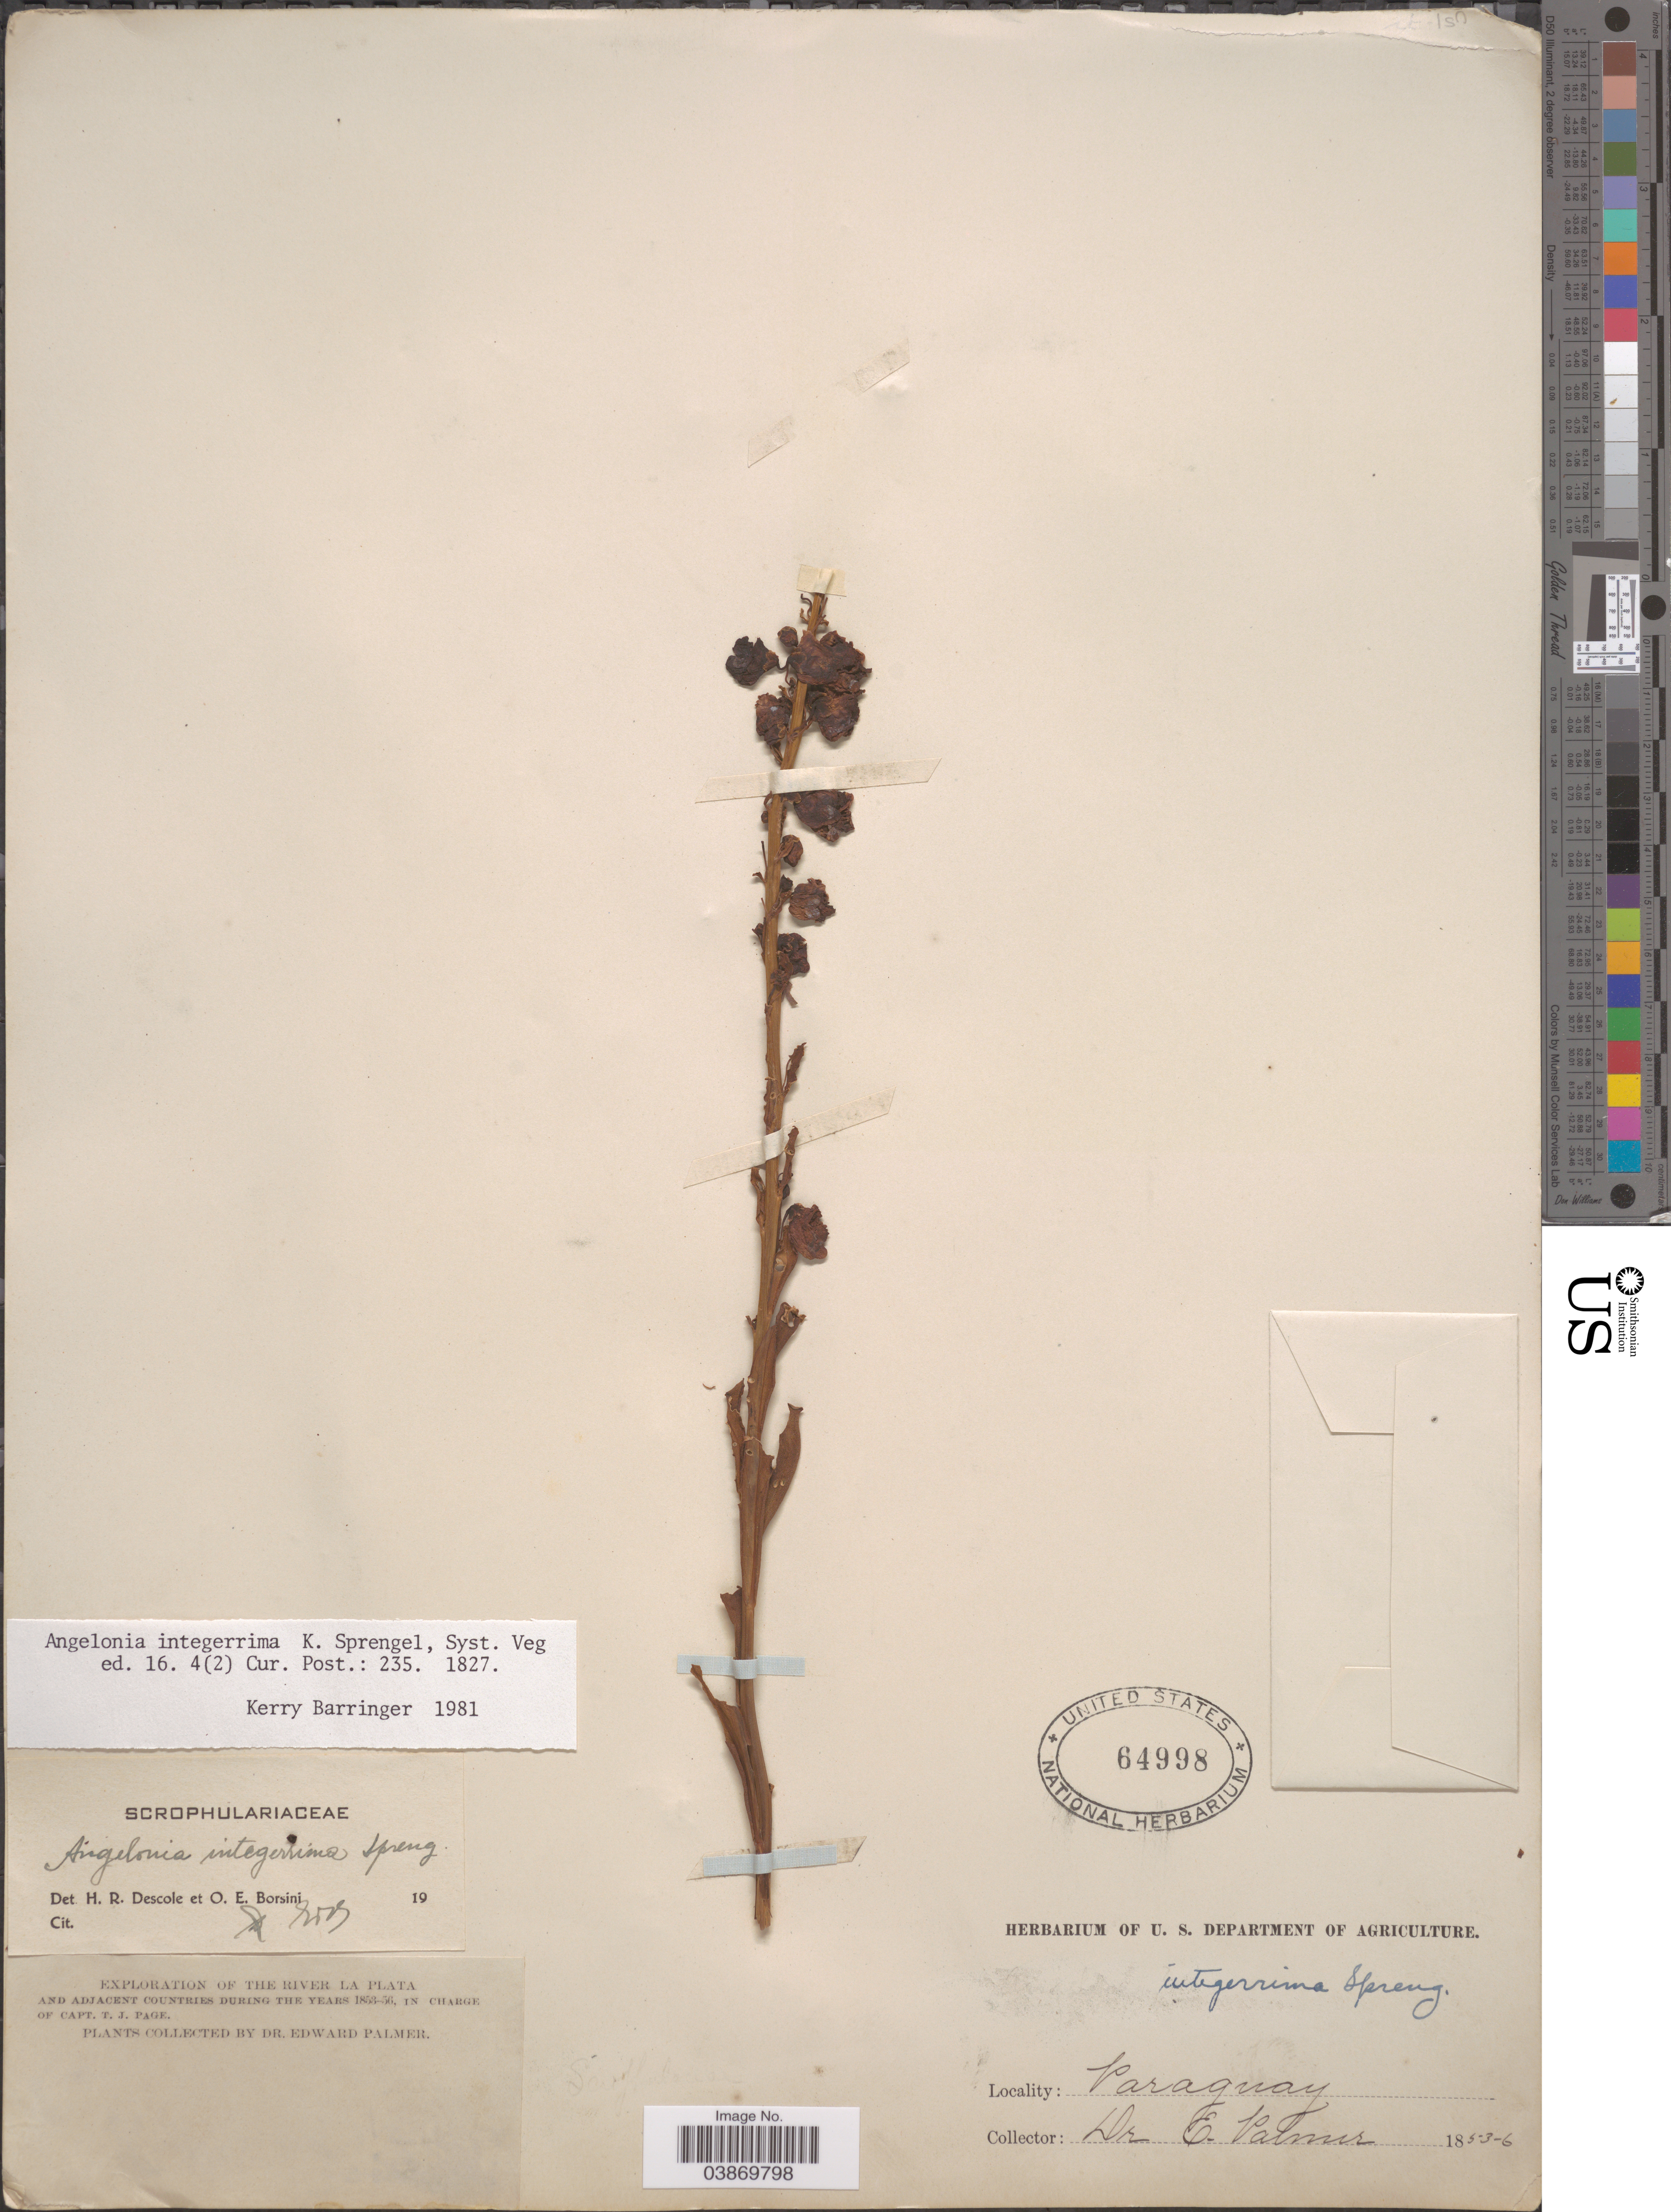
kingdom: Plantae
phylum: Tracheophyta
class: Magnoliopsida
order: Lamiales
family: Plantaginaceae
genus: Angelonia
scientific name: Angelonia integerrima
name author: Spreng.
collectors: E. Palmer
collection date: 1853/1856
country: Paraguay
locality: The River La Plata.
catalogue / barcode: US 64998